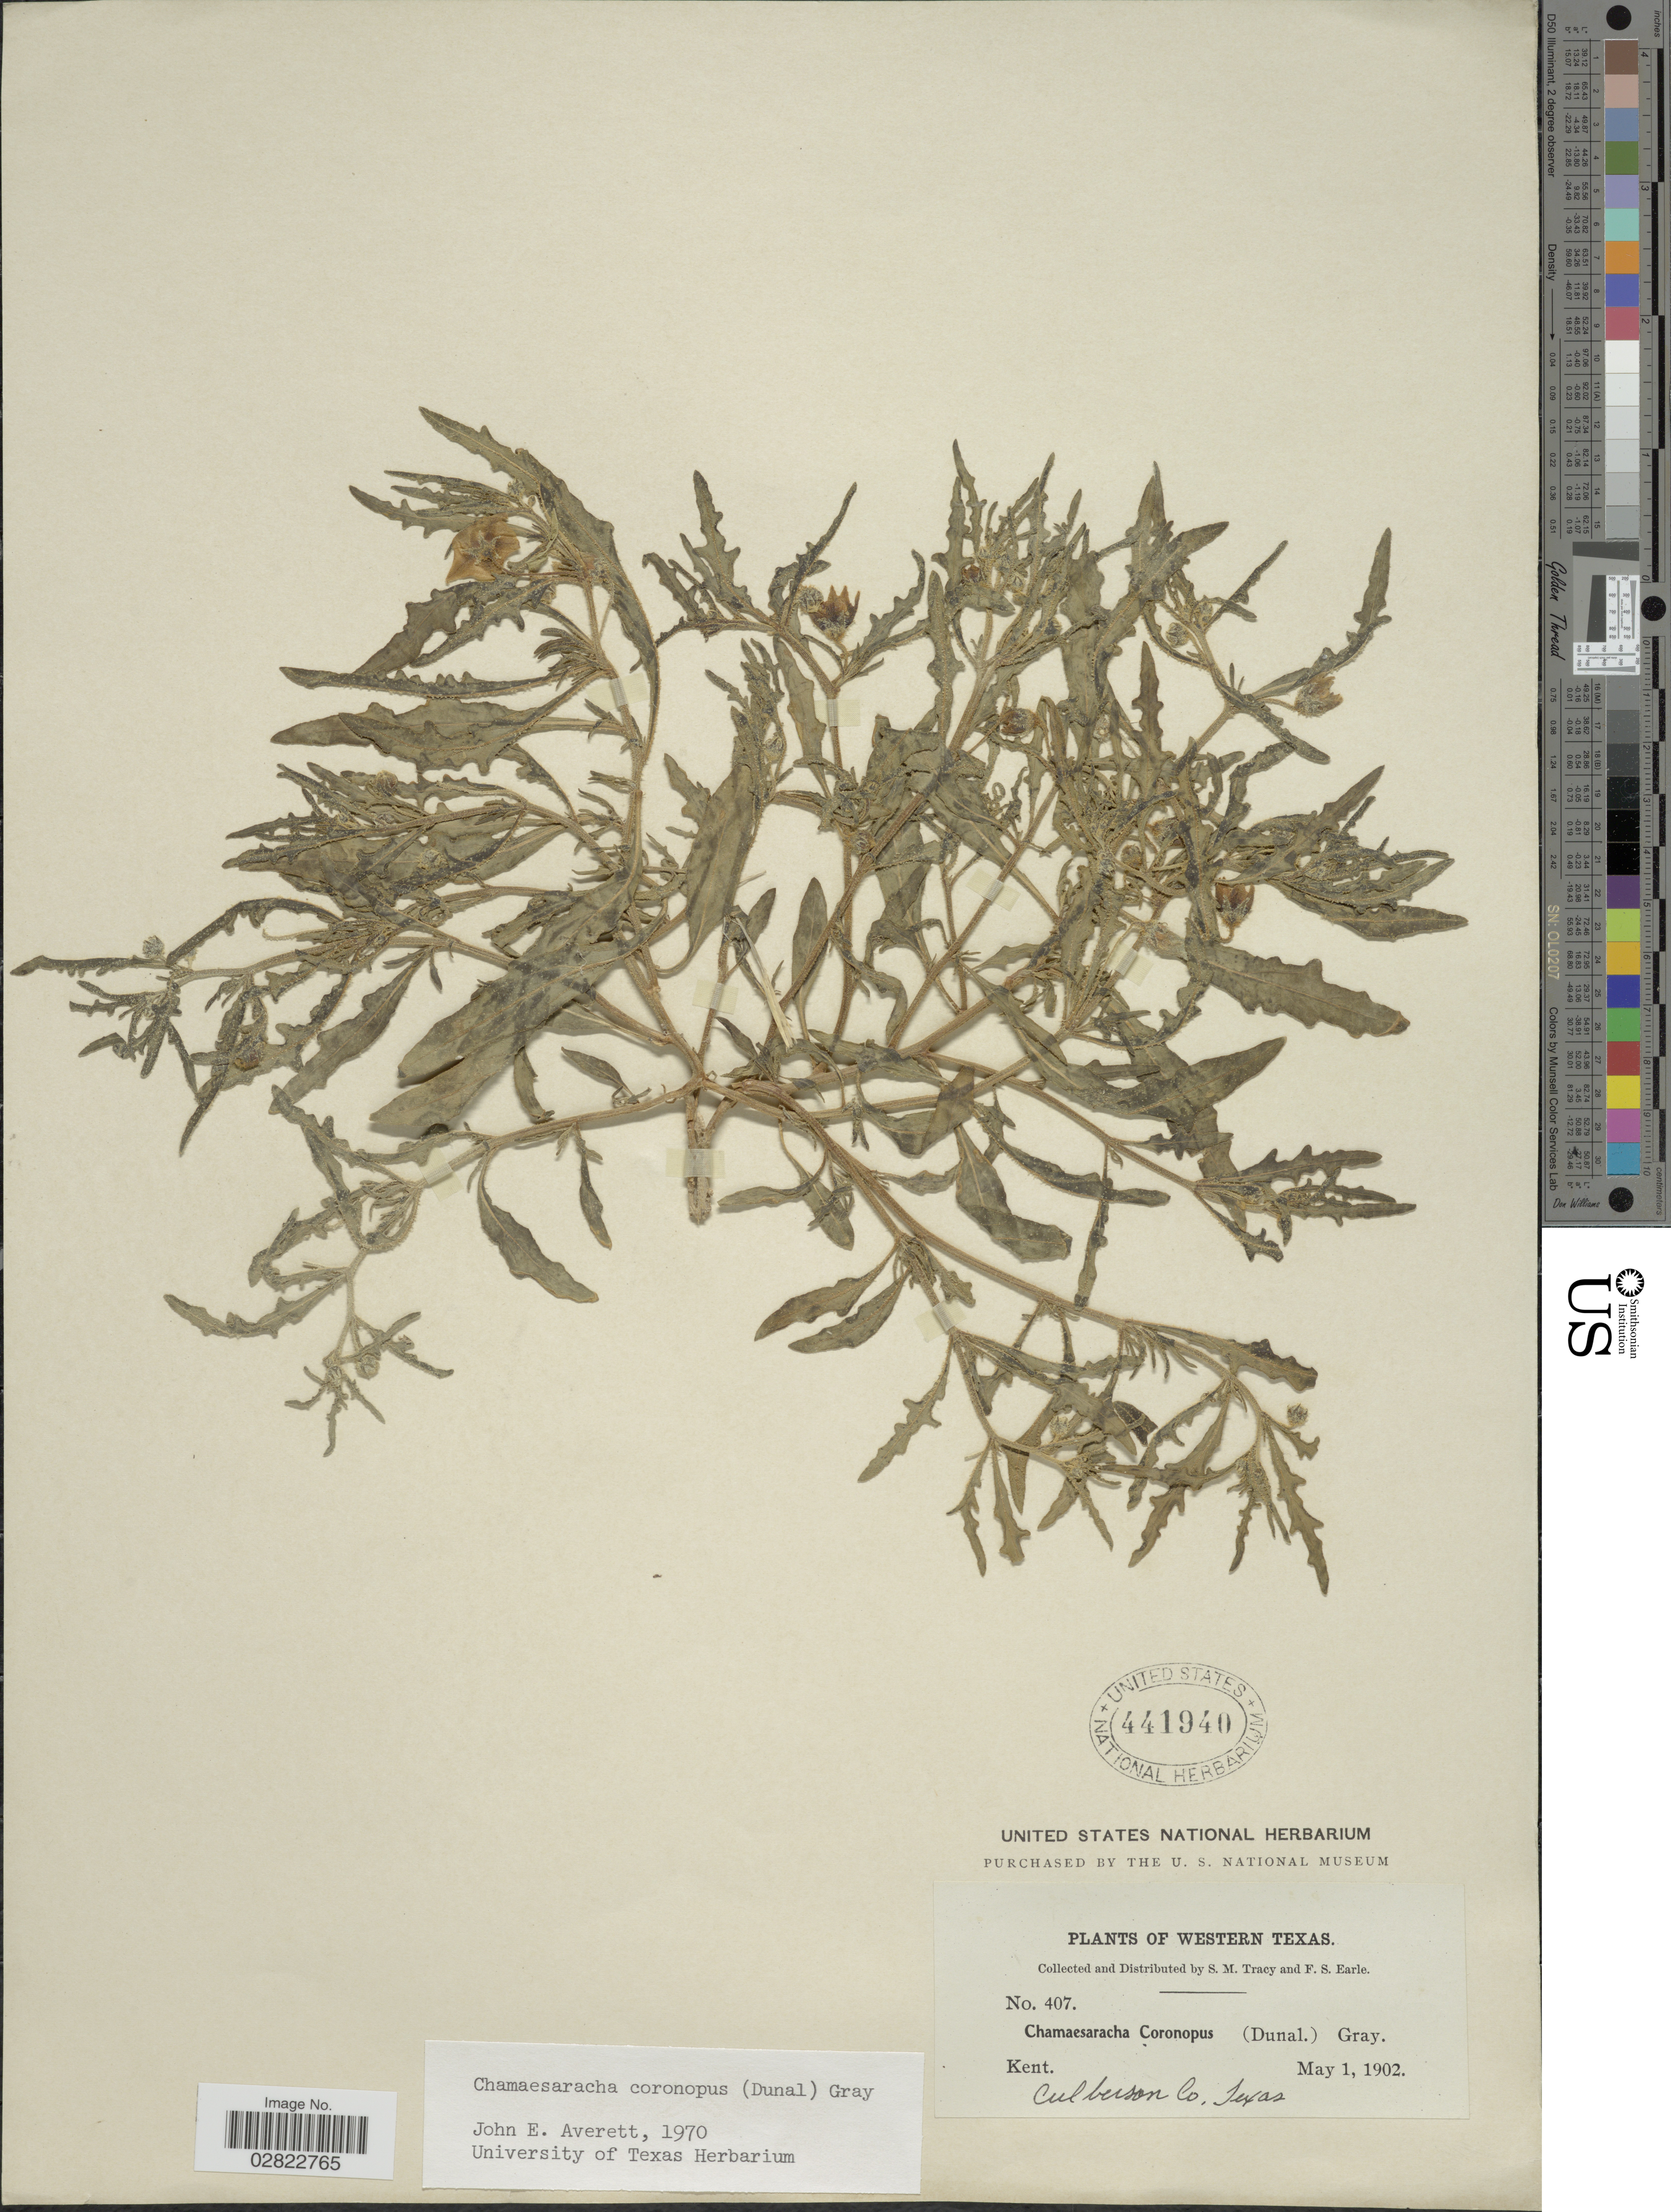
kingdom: Plantae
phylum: Tracheophyta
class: Magnoliopsida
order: Solanales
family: Solanaceae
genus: Chamaesaracha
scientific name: Chamaesaracha coronopus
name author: (Dunal) A. Gray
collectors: S. M. Tracy & F. S. Earle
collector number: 407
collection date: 1902-05-01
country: United States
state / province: Texas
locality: Western Texas, Kent., Culberson Co.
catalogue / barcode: US 441940